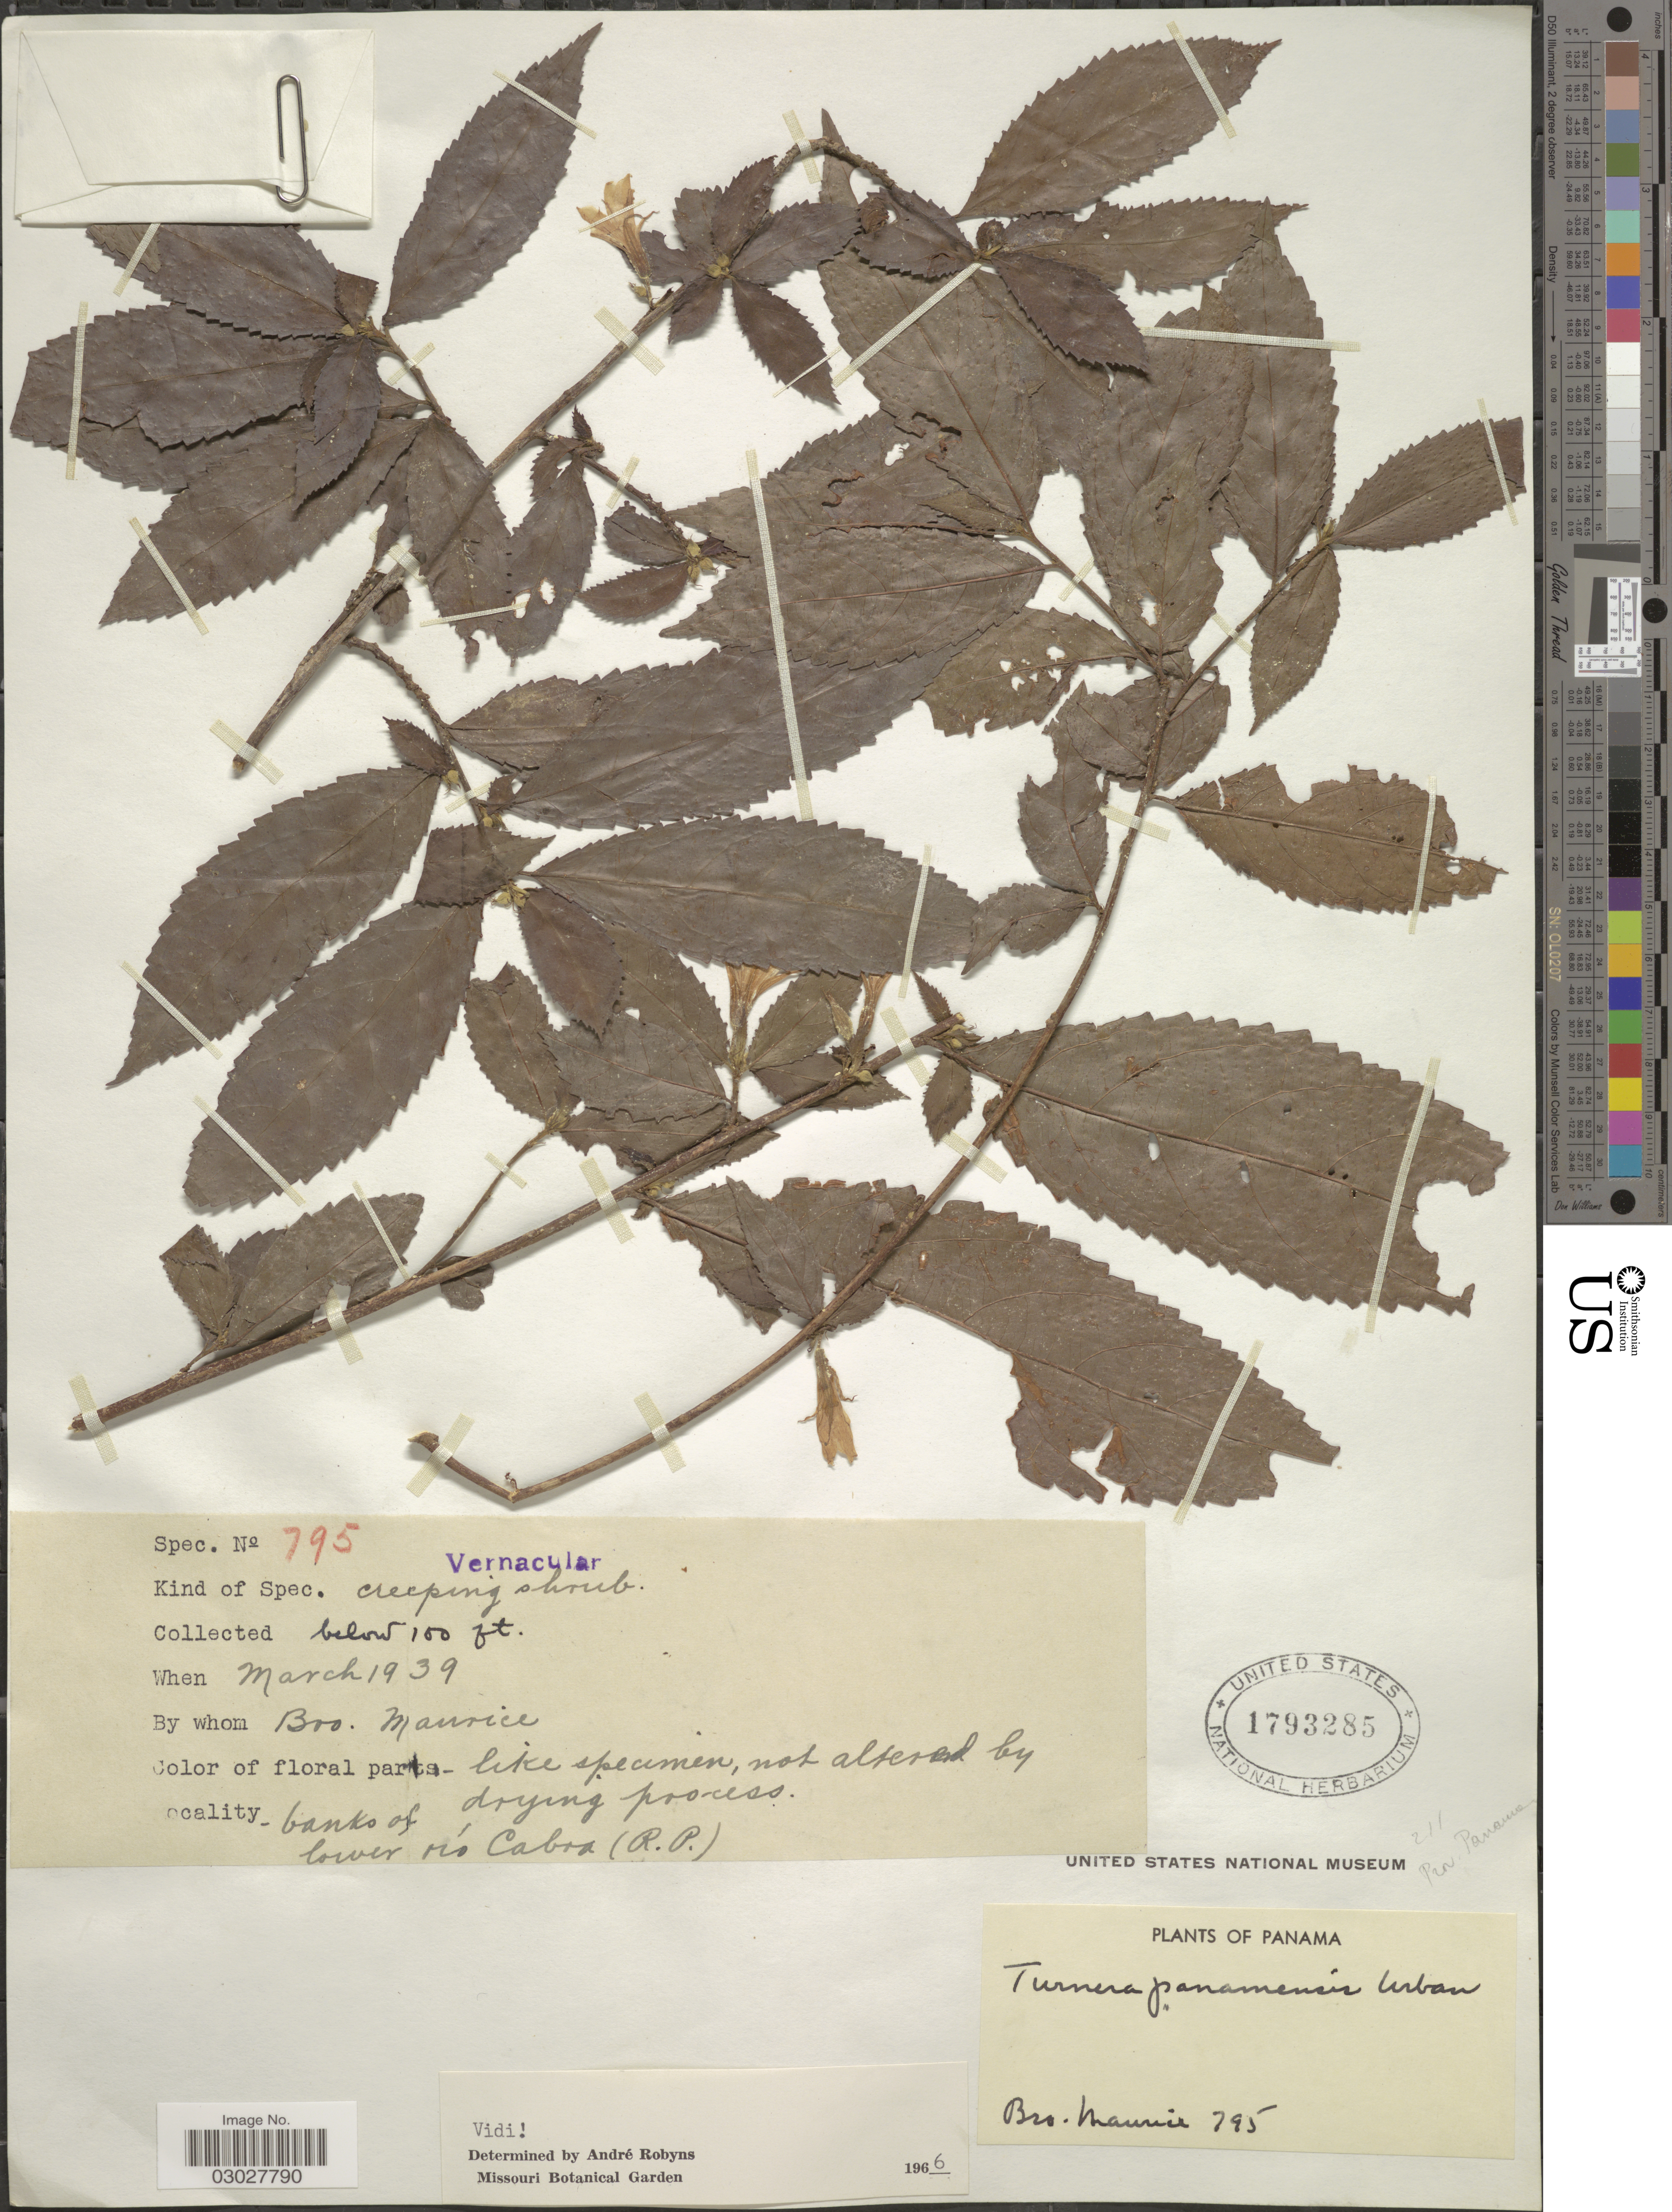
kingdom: Plantae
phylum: Tracheophyta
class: Magnoliopsida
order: Malpighiales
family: Turneraceae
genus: Turnera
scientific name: Turnera panamensis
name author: Urb.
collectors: B. Maurice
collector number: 795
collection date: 1939-03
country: Panama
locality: Banks of lower río Caboa (R.P.).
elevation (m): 30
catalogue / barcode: US 1793285